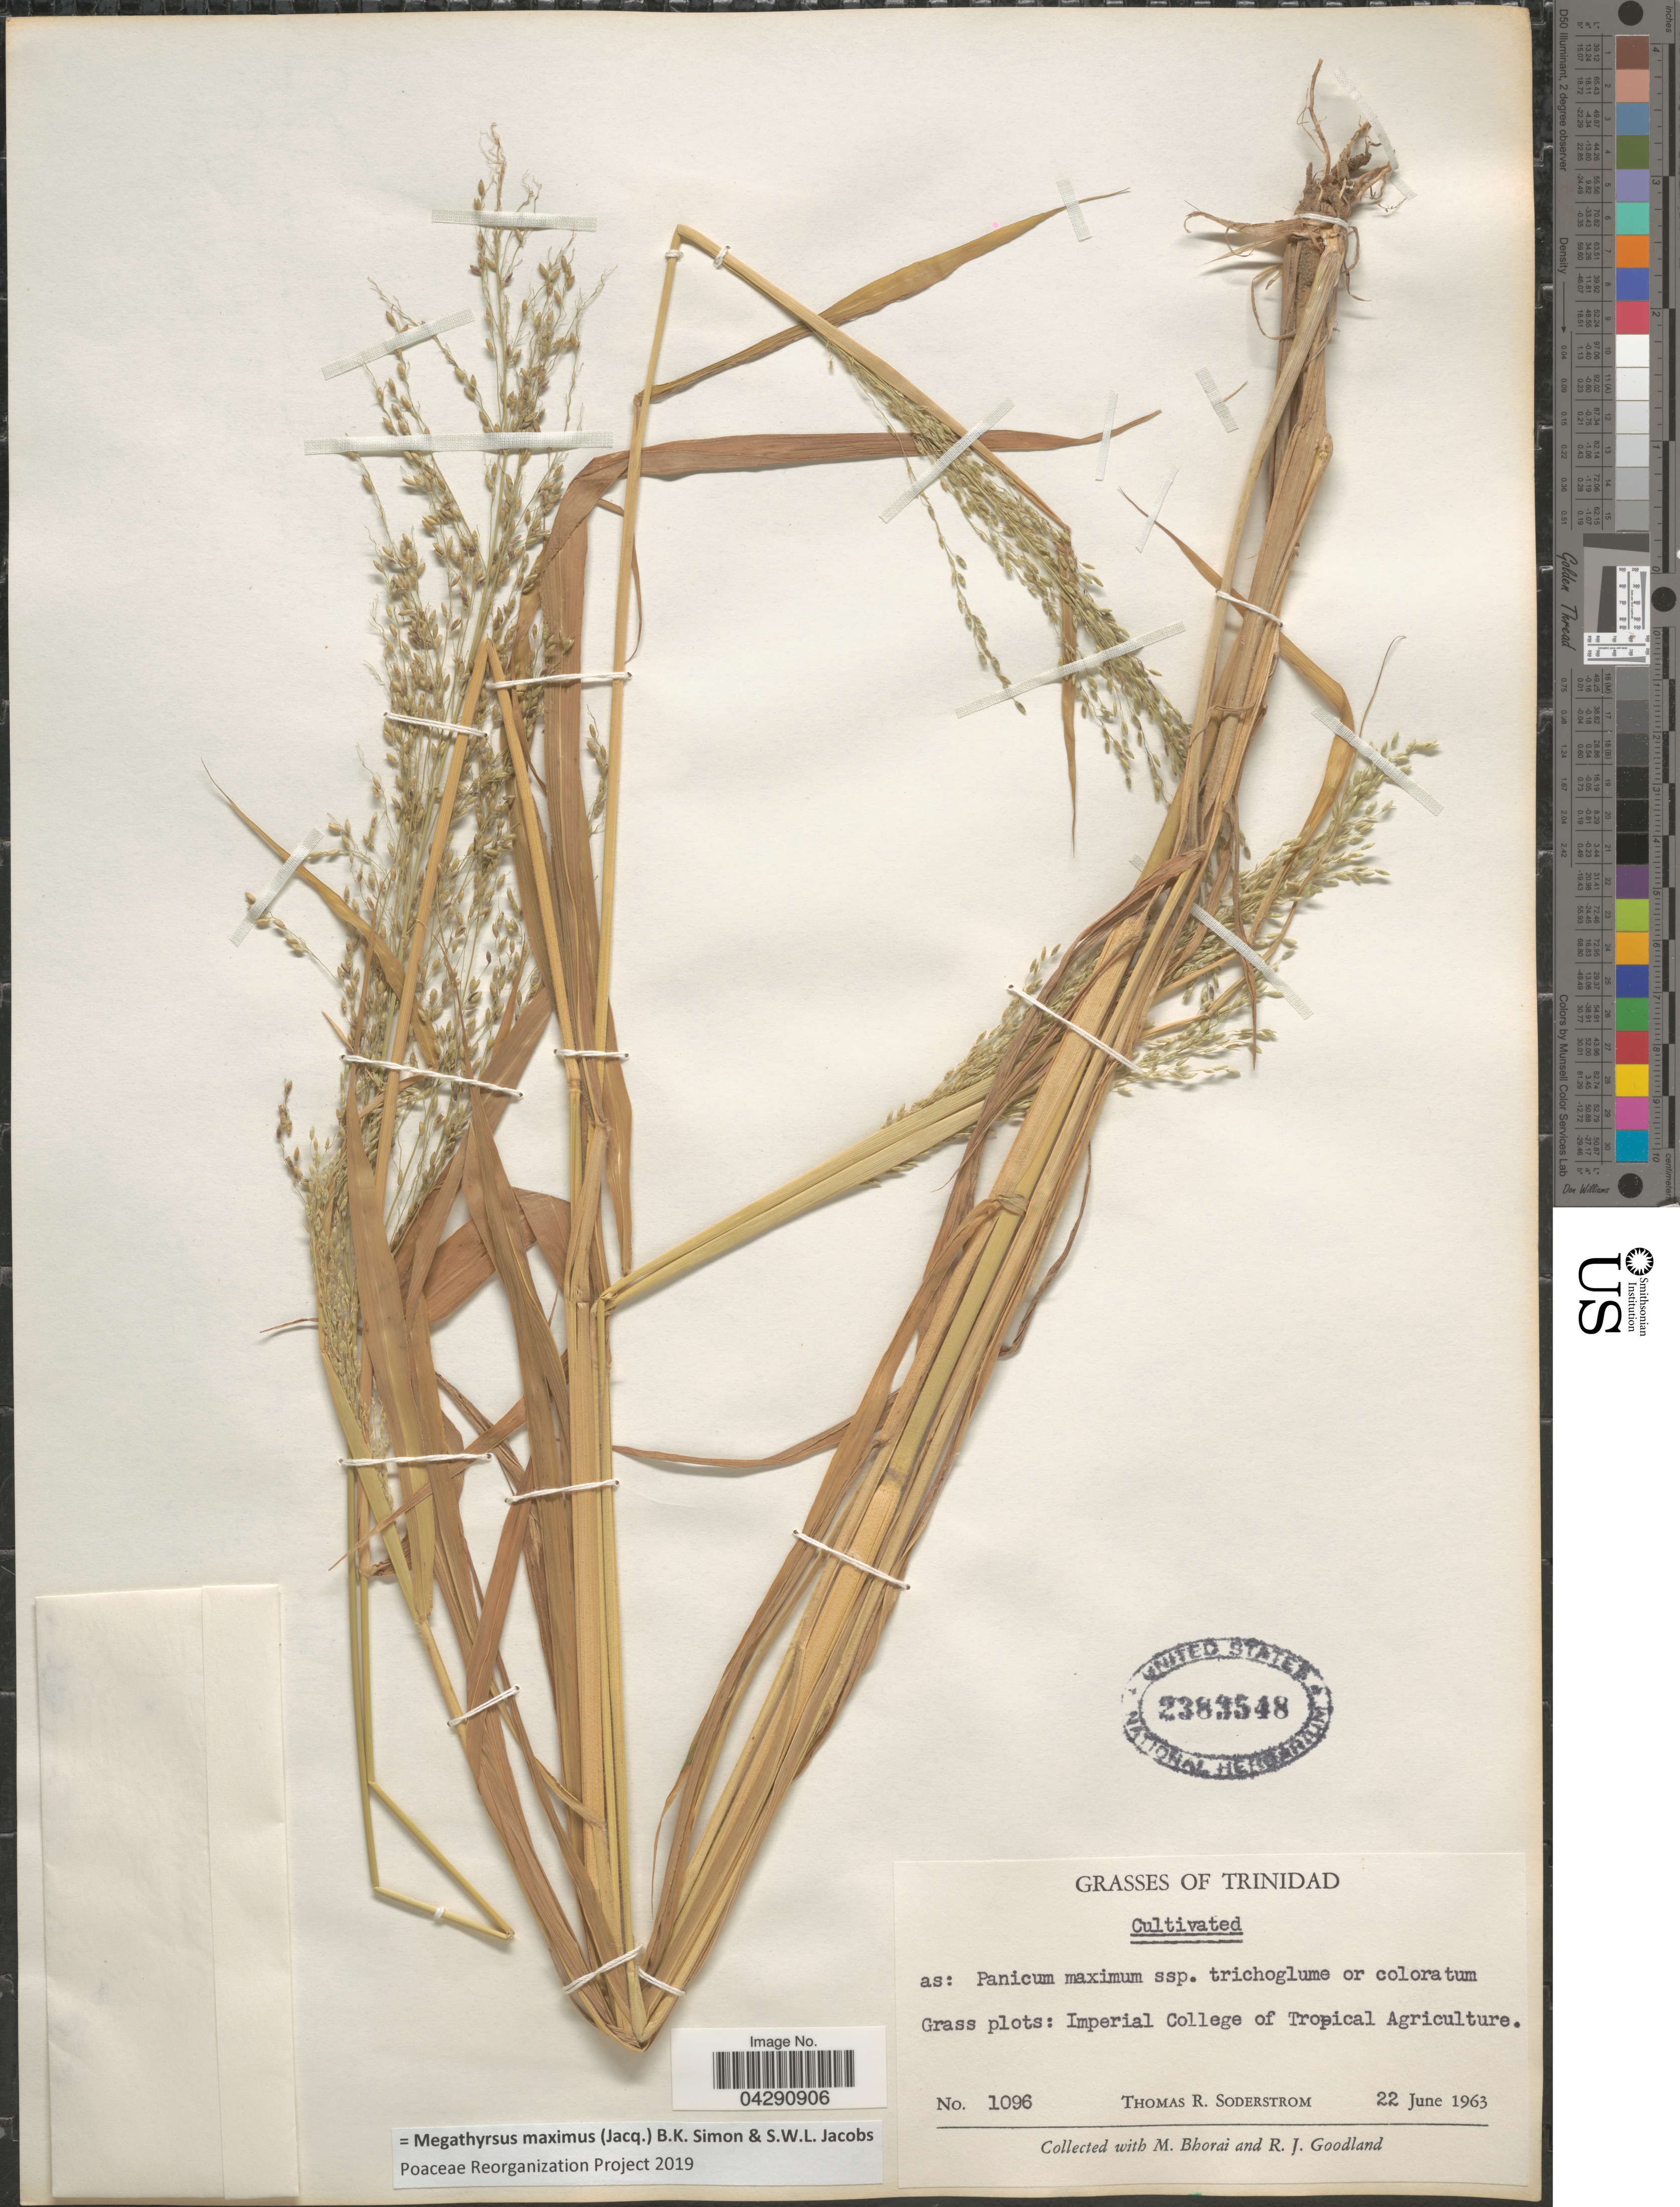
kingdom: Plantae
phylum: Tracheophyta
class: Liliopsida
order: Poales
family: Poaceae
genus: Megathyrsus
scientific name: Megathyrsus maximus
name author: (Jacq.) B.K. Simon & S.W.L. Jacobs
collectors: T. R. Soderstrom, M. Bhorai & R. Goodland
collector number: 1096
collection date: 1963-06-22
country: Trinidad and Tobago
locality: Trinidad. Grass plots: Imperial College of Tropical Agriculture.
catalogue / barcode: US 2383548